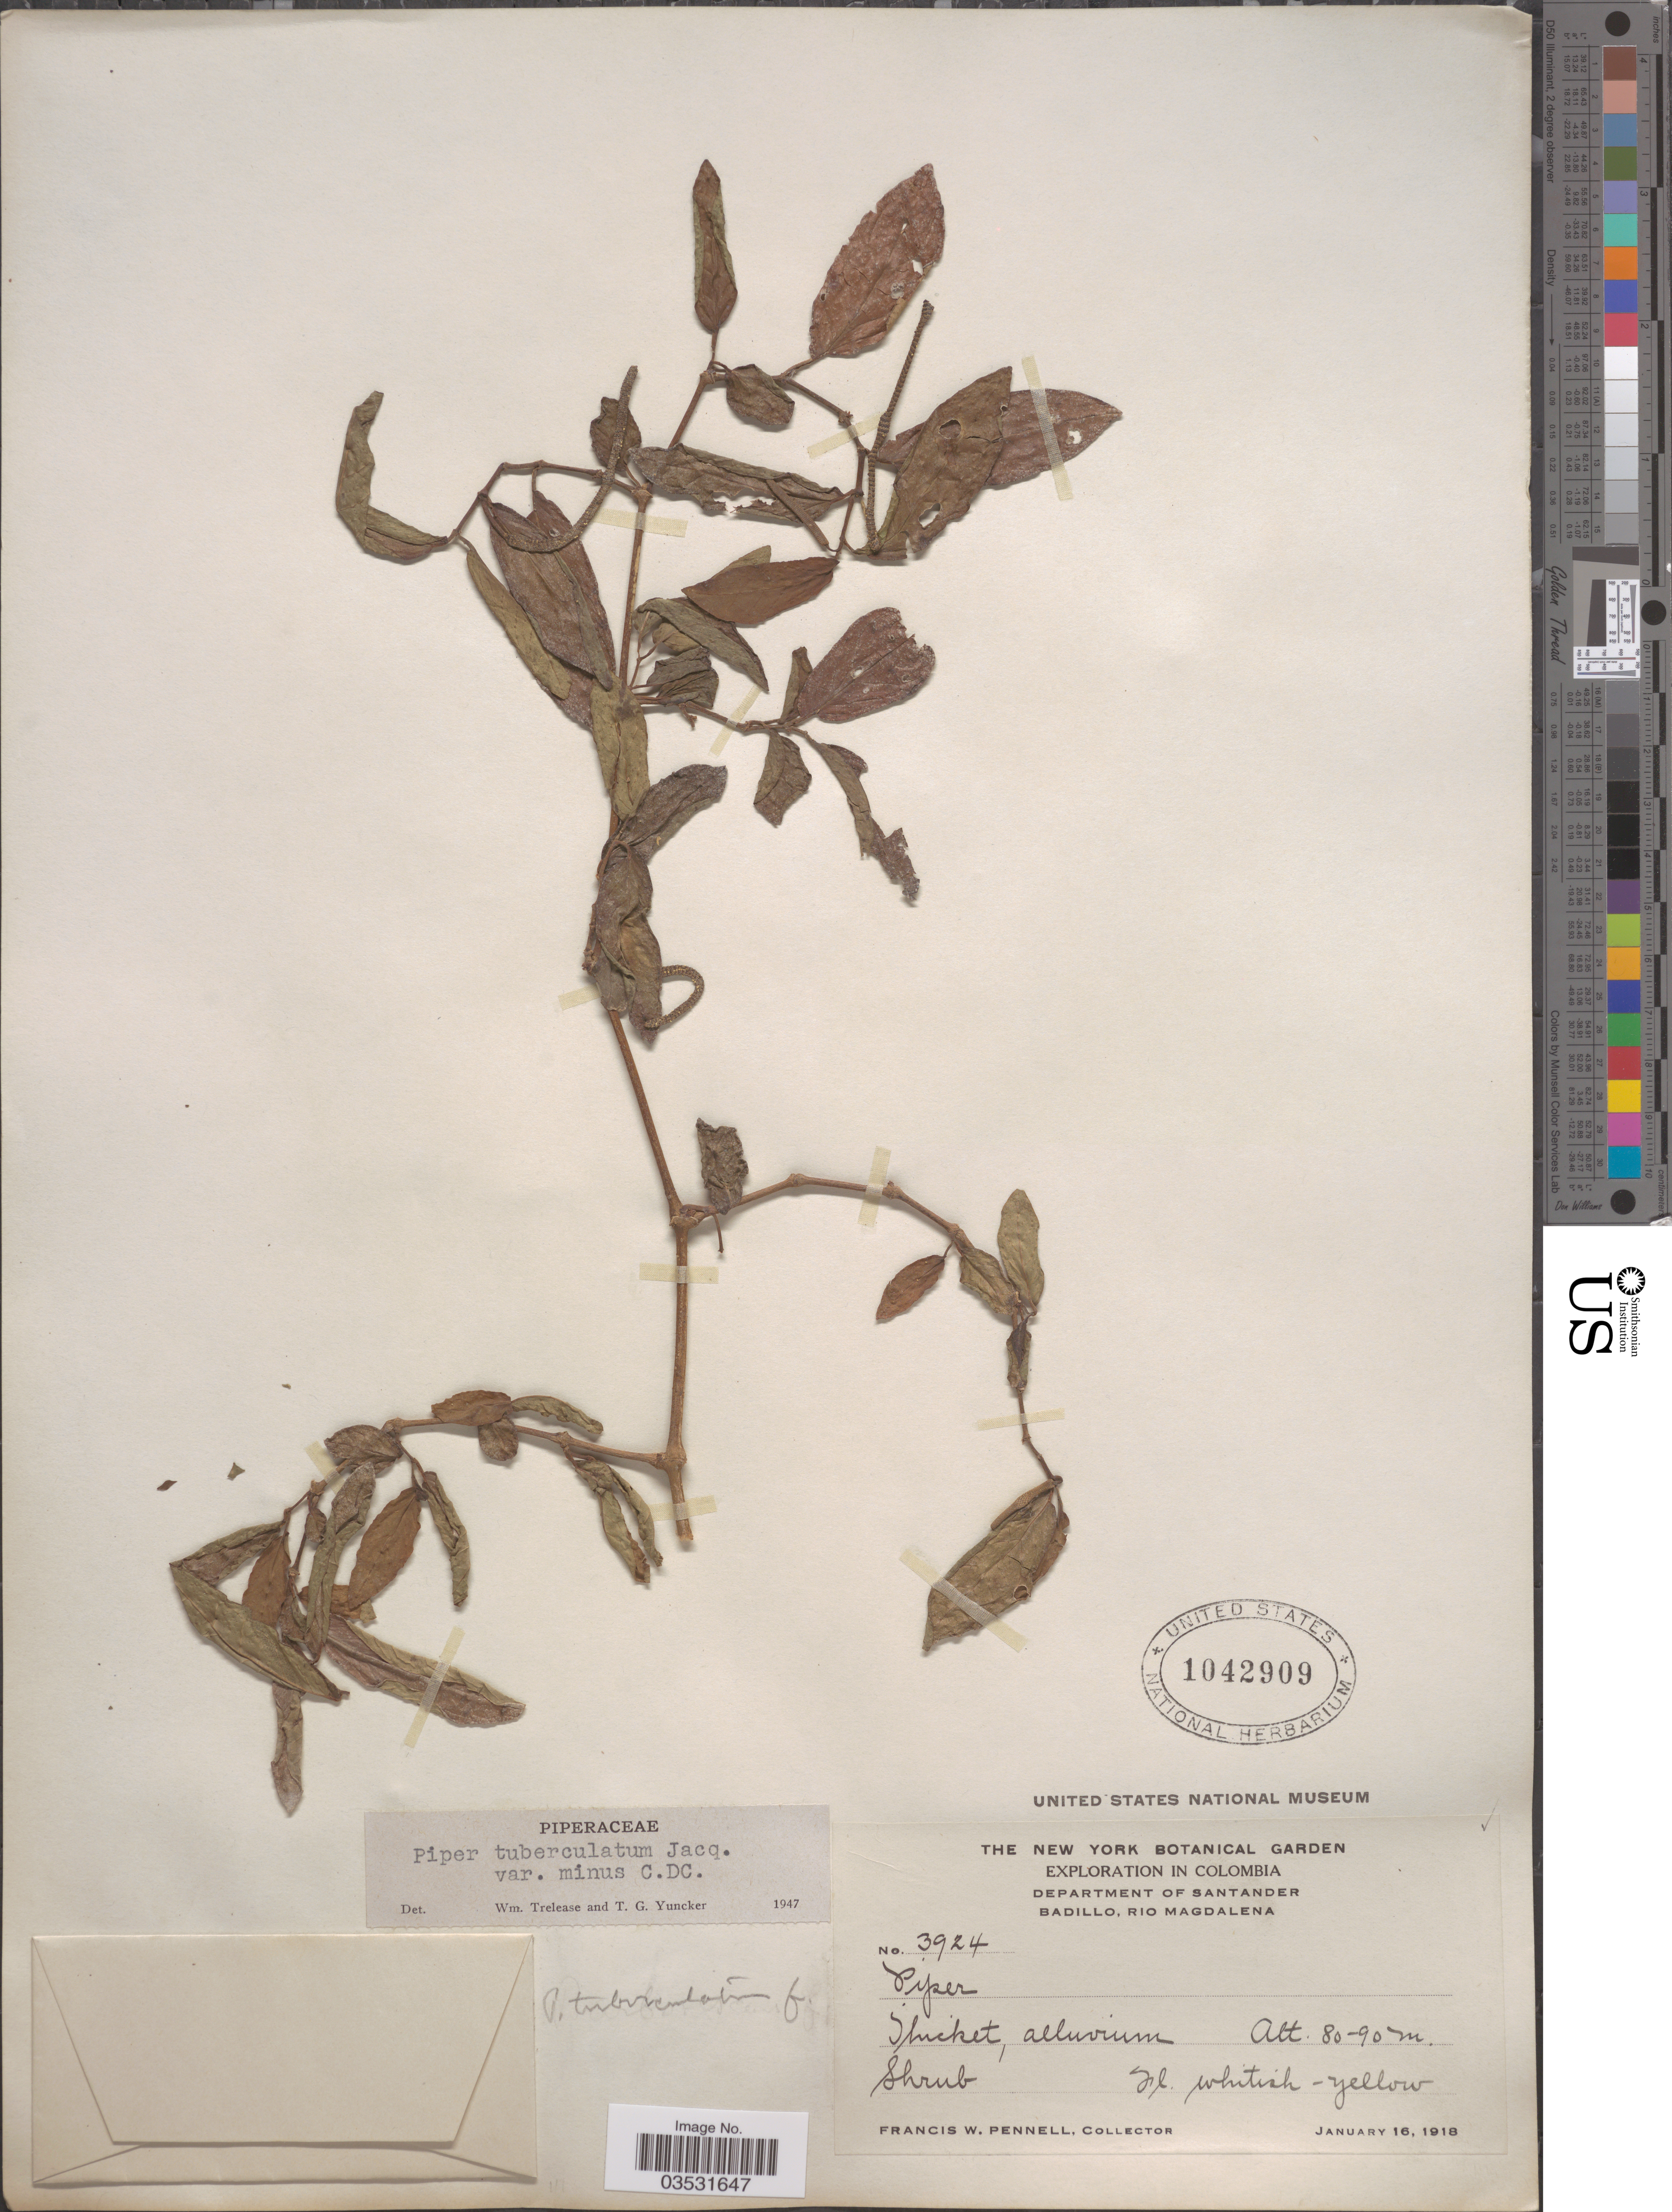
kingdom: Plantae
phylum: Tracheophyta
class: Magnoliopsida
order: Piperales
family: Piperaceae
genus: Piper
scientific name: Piper tuberculatum var. minus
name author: C. DC.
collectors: F. W. Pennell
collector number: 3924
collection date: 1918-01-16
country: Colombia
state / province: Santander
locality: Department of Santander. Badillo, Rio Magdalena.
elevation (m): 80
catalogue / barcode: US 1042909